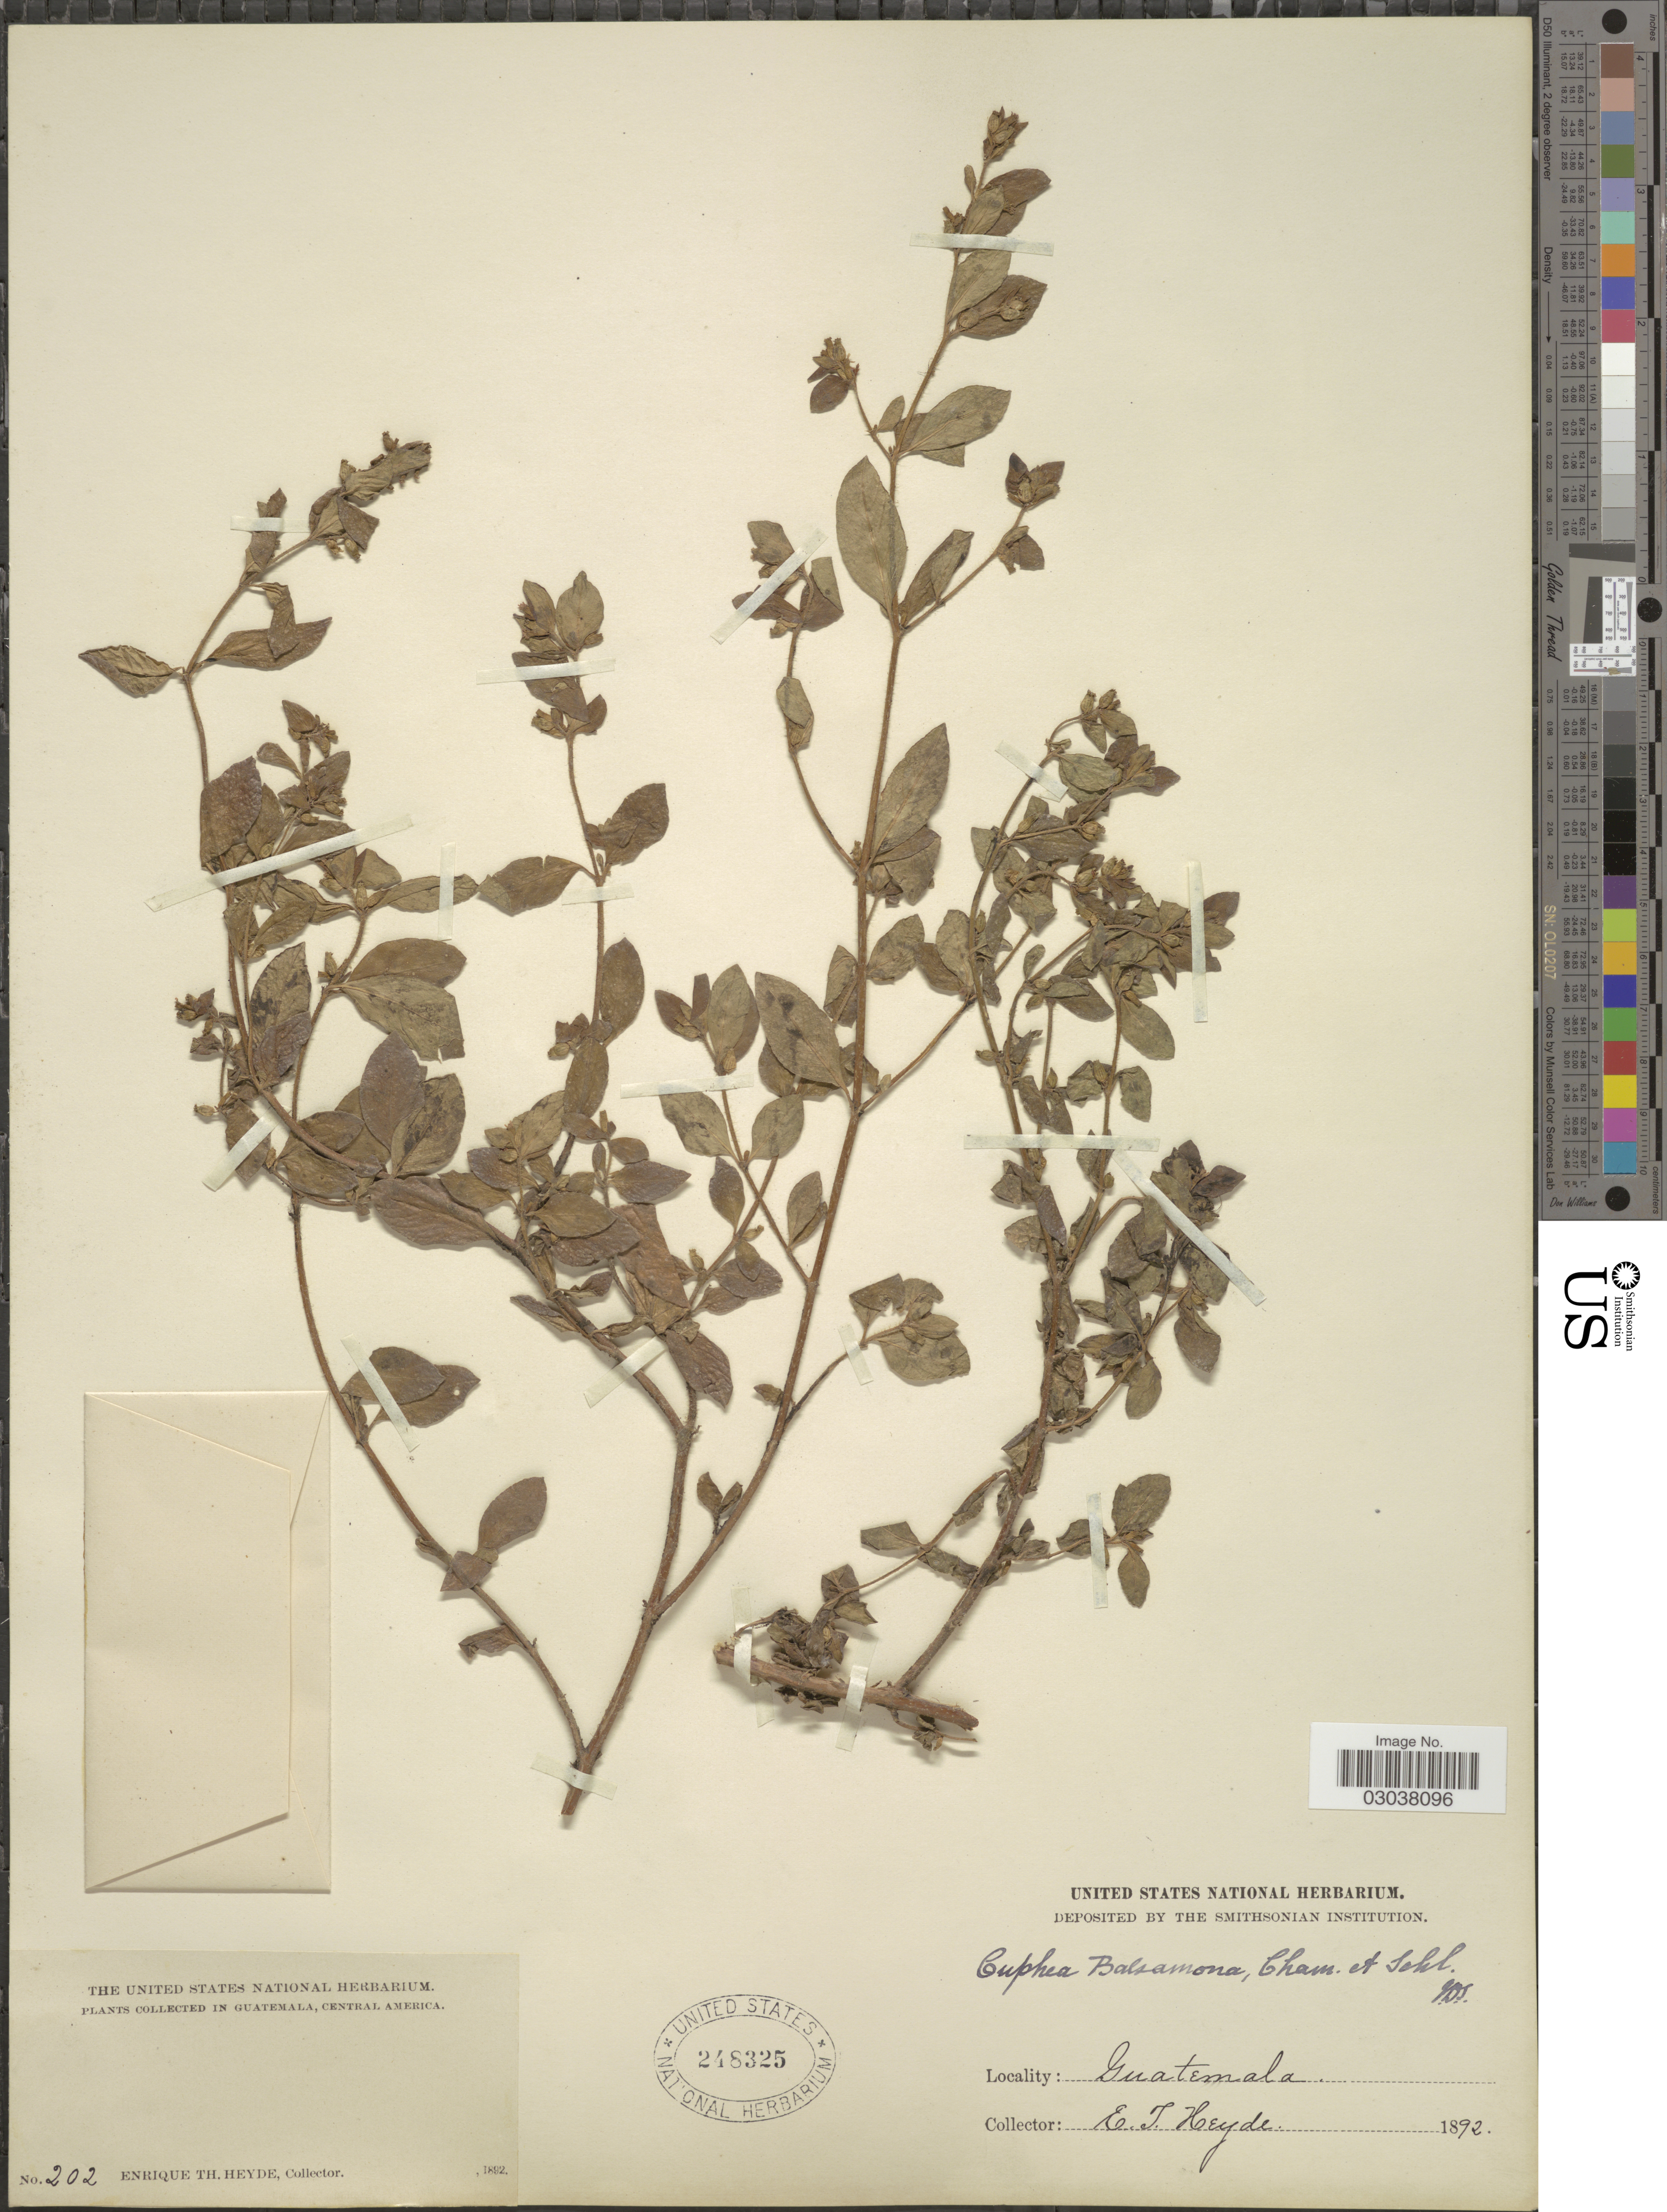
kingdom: Plantae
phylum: Tracheophyta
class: Magnoliopsida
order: Myrtales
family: Lythraceae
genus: Cuphea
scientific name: Cuphea carthagenensis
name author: (Jacq.) J.F. Macbr.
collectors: E. T. Heyde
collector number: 202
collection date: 1892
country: Guatemala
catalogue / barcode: US 248325